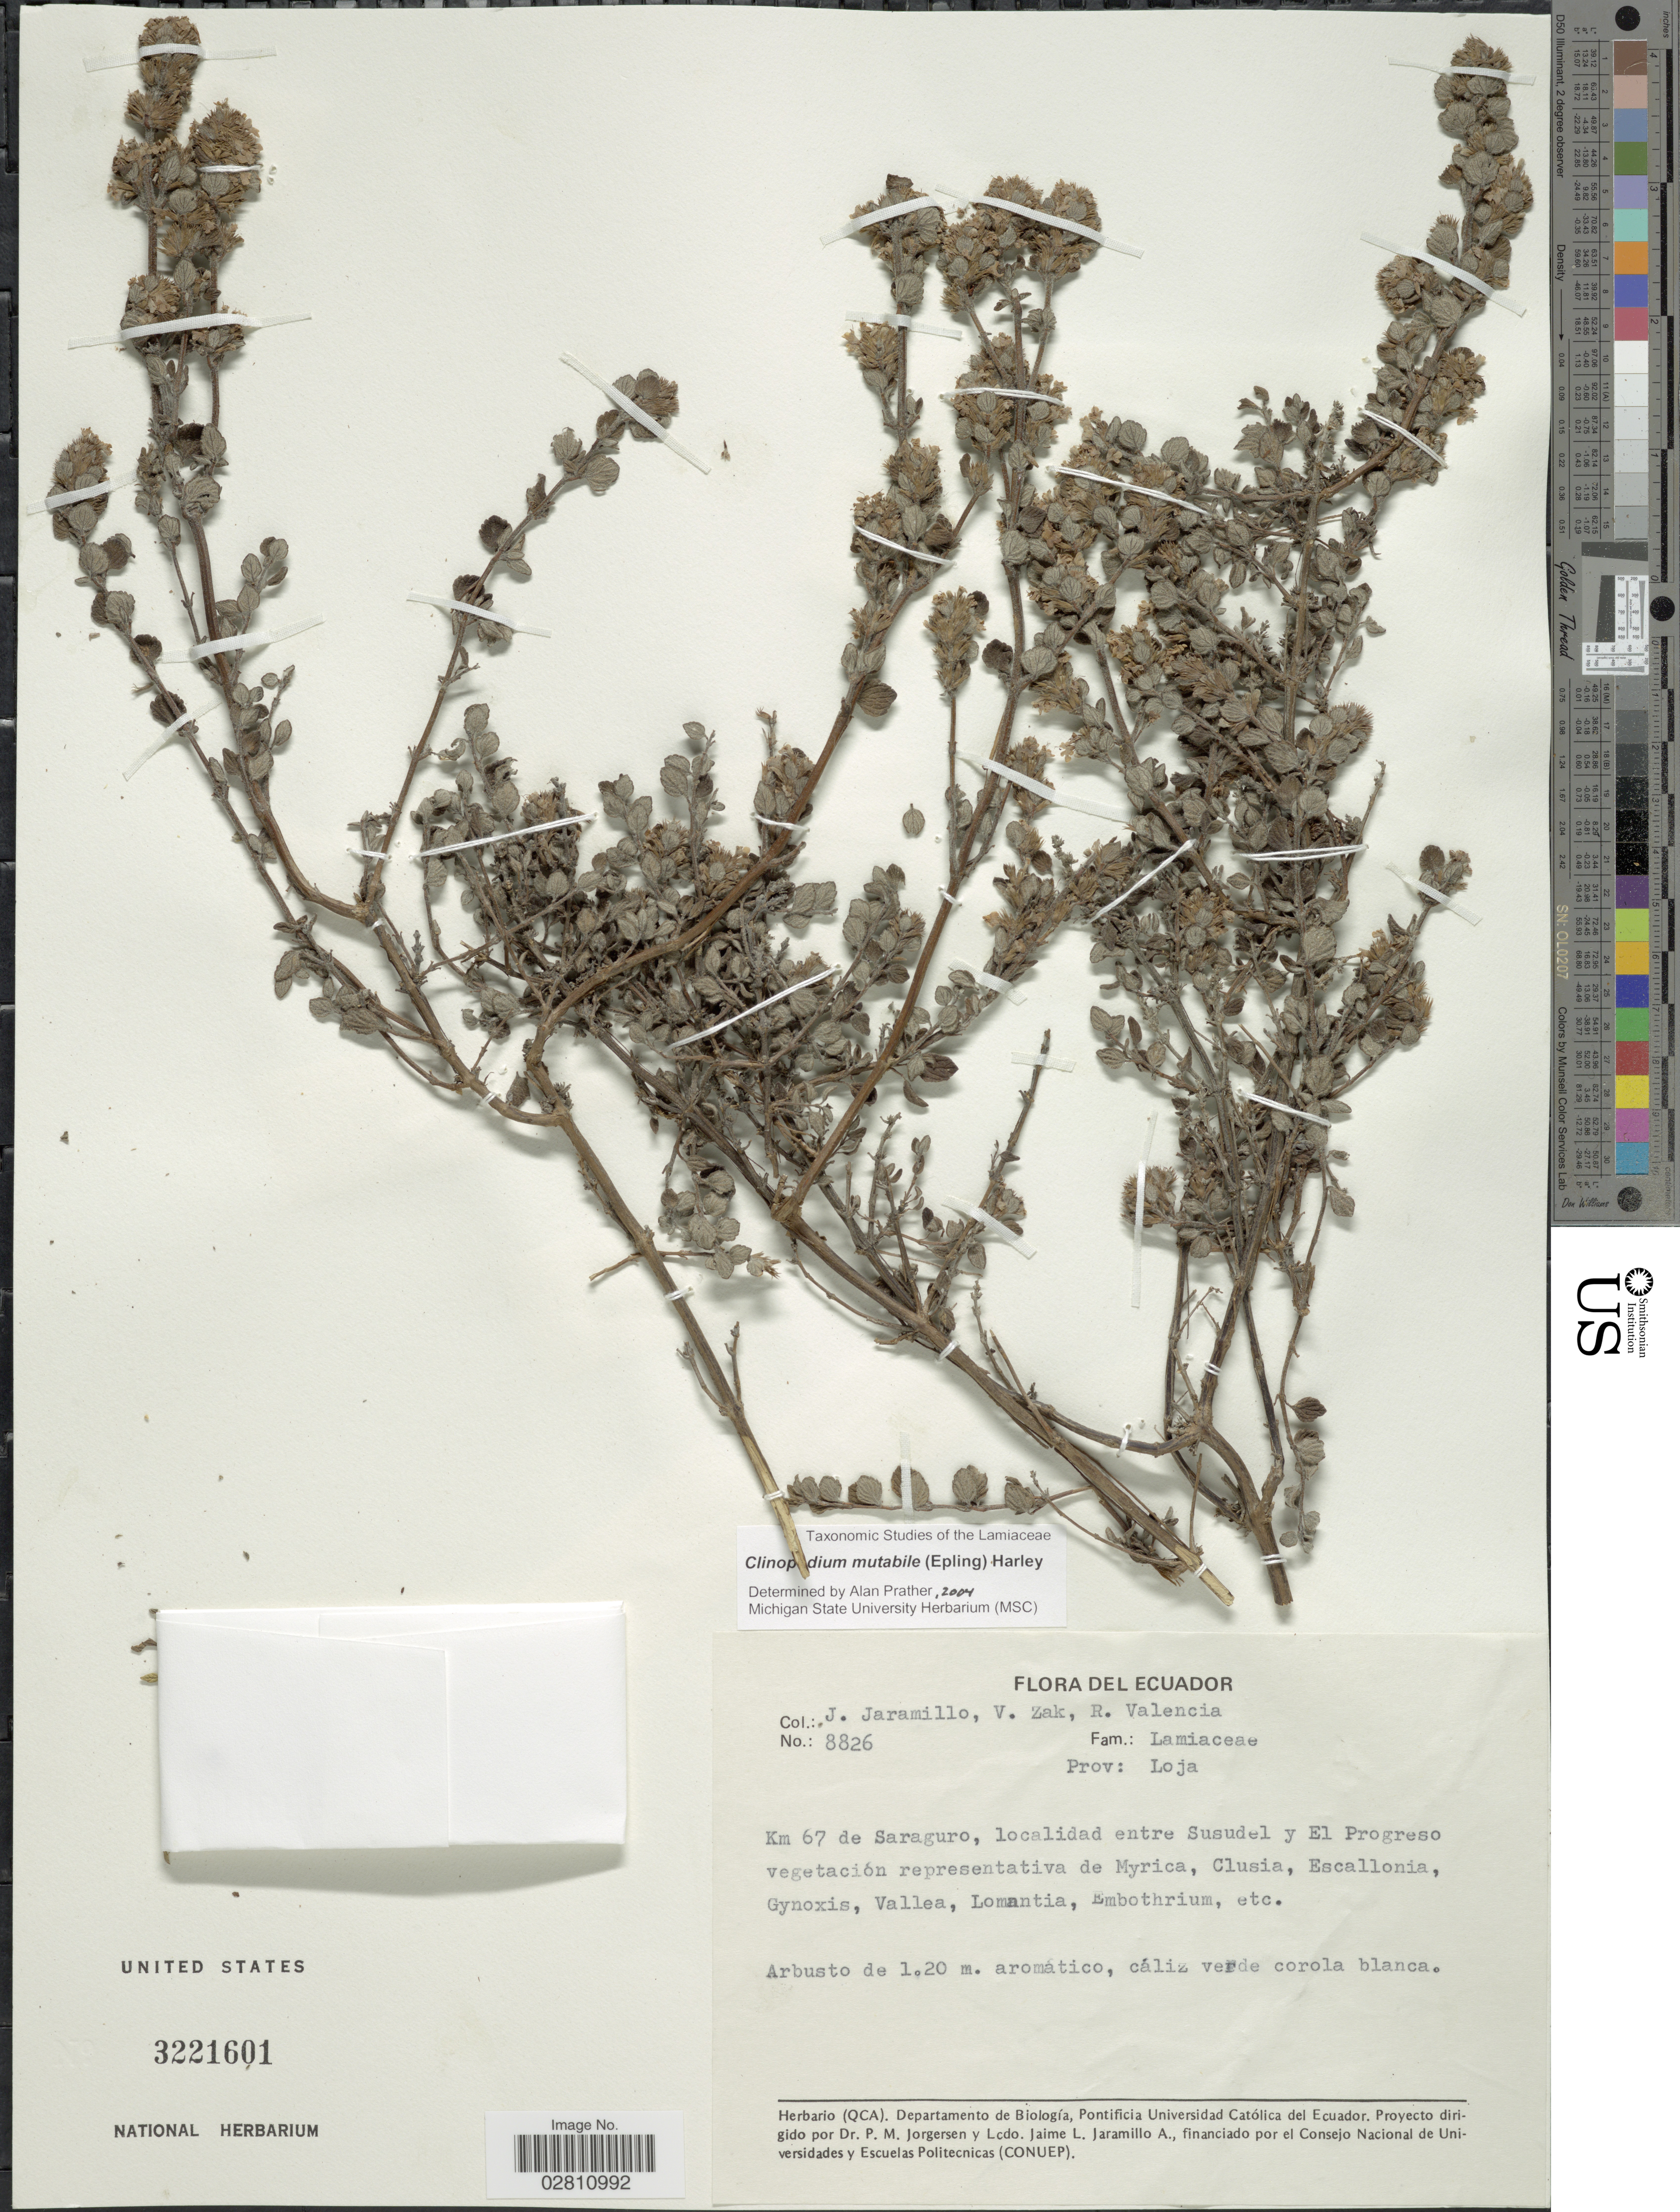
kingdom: Plantae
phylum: Tracheophyta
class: Magnoliopsida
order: Lamiales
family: Lamiaceae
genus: Clinopodium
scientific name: Clinopodium mutabile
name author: (Epling) Harley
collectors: J. Jaramillo, V. Zak & R. Valencia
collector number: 8826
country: Ecuador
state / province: Loja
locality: Prov.: Loja, Km 67 de Saraguro, localidad entre Susudel y El Progreso.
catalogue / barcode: US 3221601